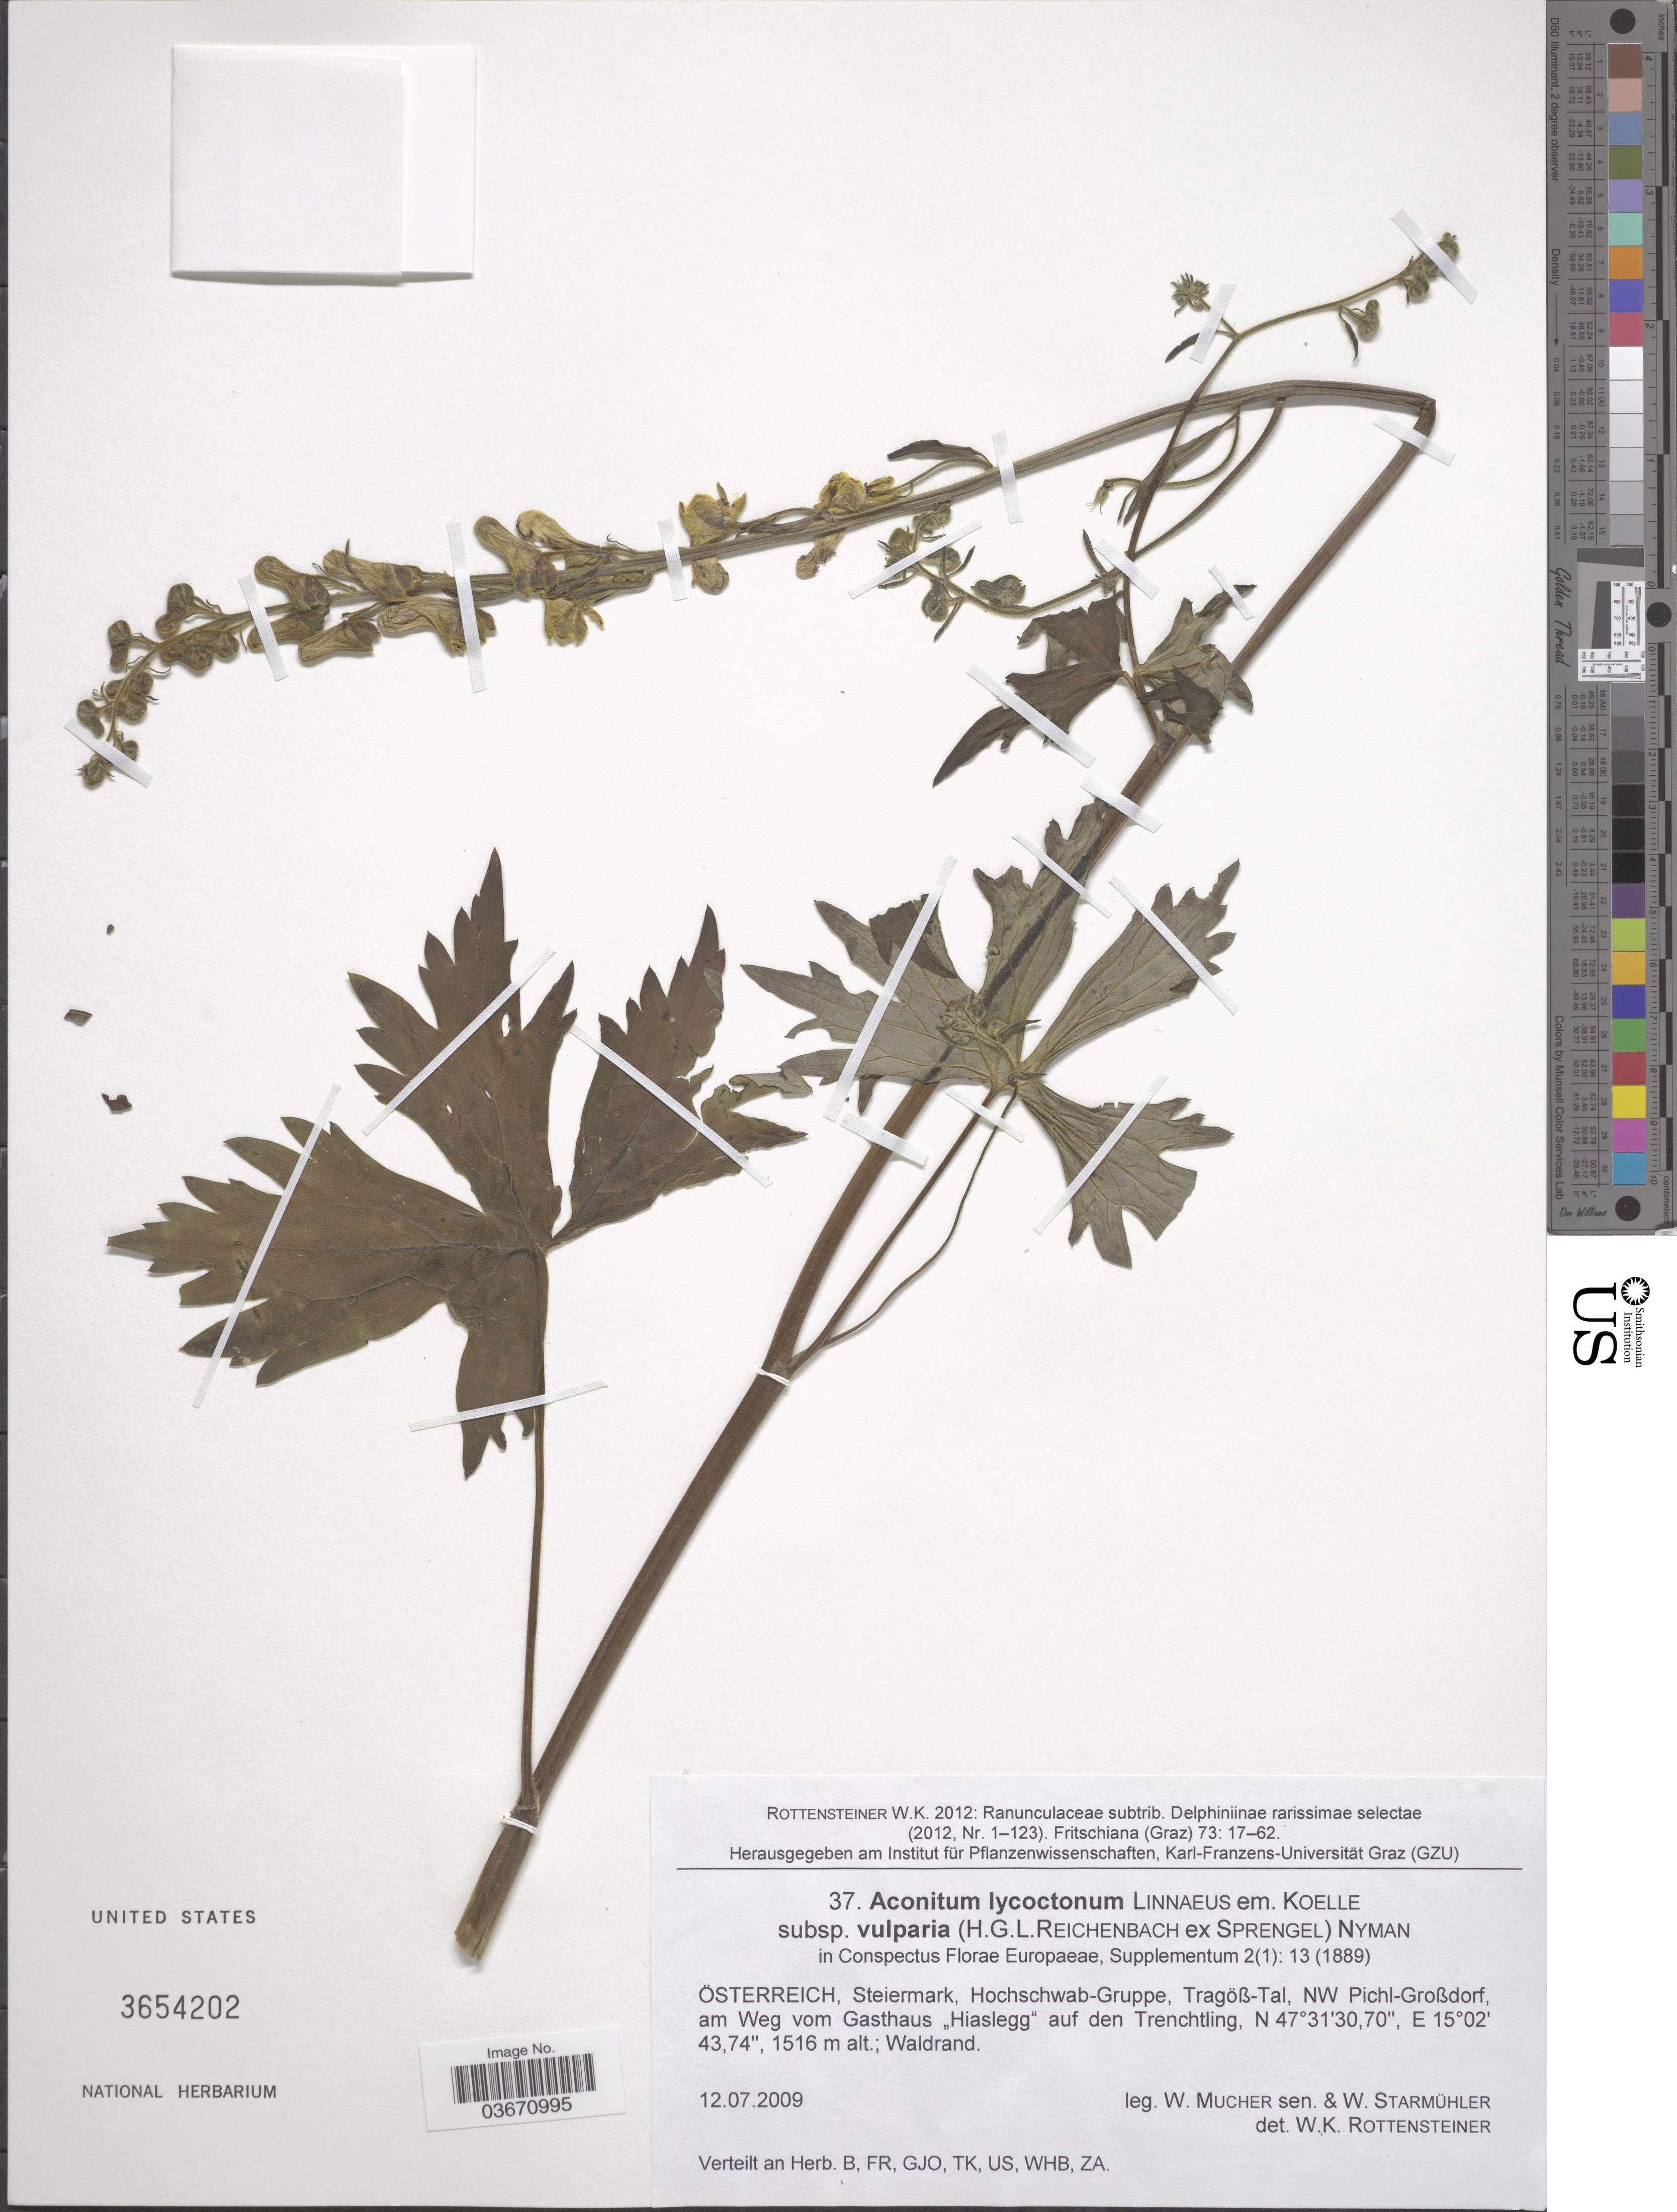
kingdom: Plantae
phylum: Tracheophyta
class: Magnoliopsida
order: Ranunculales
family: Ranunculaceae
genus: Aconitum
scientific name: Aconitum lycoctonum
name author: L.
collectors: W. Mucher & W. Starmühler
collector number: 37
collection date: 2009-07-12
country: Austria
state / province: Steiermark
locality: Österreich, Hochschwab-Gruppe, Tragöß-Tal, NW Pichl-Großdorf, am Weg vom Gasthaus "Hiaslegg" auf den Trenchtling.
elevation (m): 1516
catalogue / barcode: US 3654202